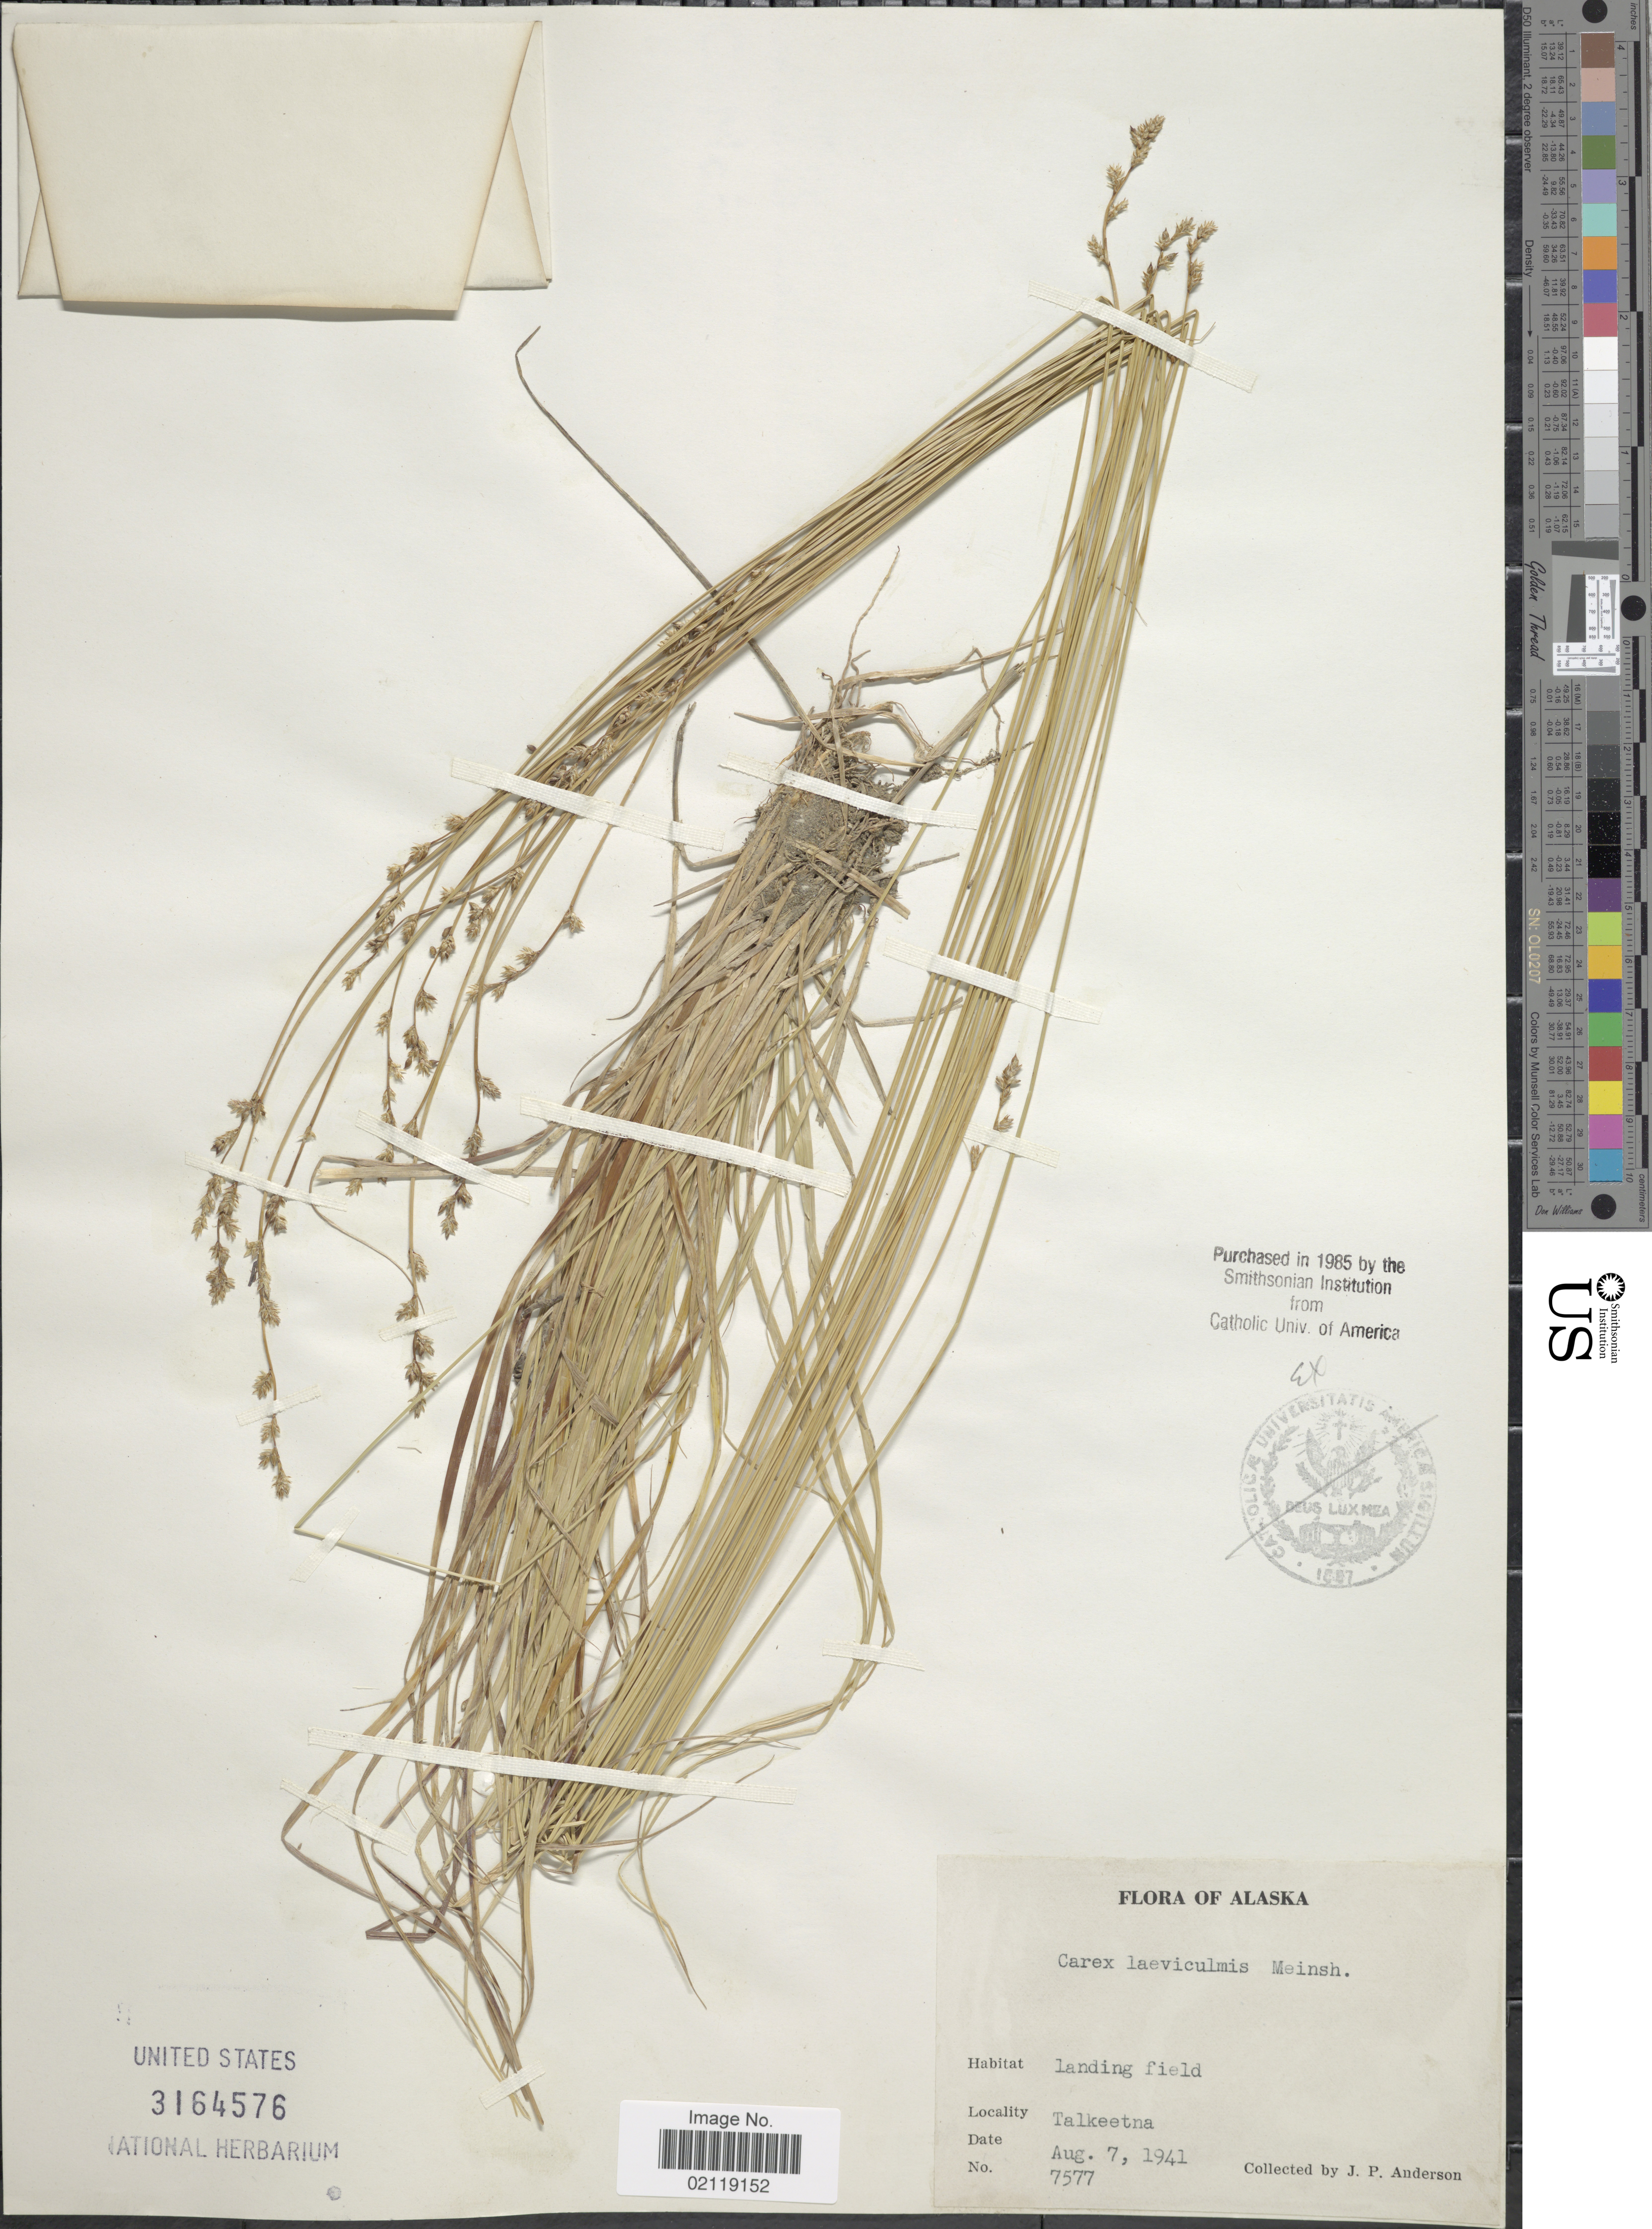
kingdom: Plantae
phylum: Tracheophyta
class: Liliopsida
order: Poales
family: Cyperaceae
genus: Carex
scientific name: Carex laeviculmis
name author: Meinsh.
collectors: J. P. Anderson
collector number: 7577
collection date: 1941-08-07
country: United States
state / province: Alaska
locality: Landing Field. Talkeetna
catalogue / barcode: US 3164576